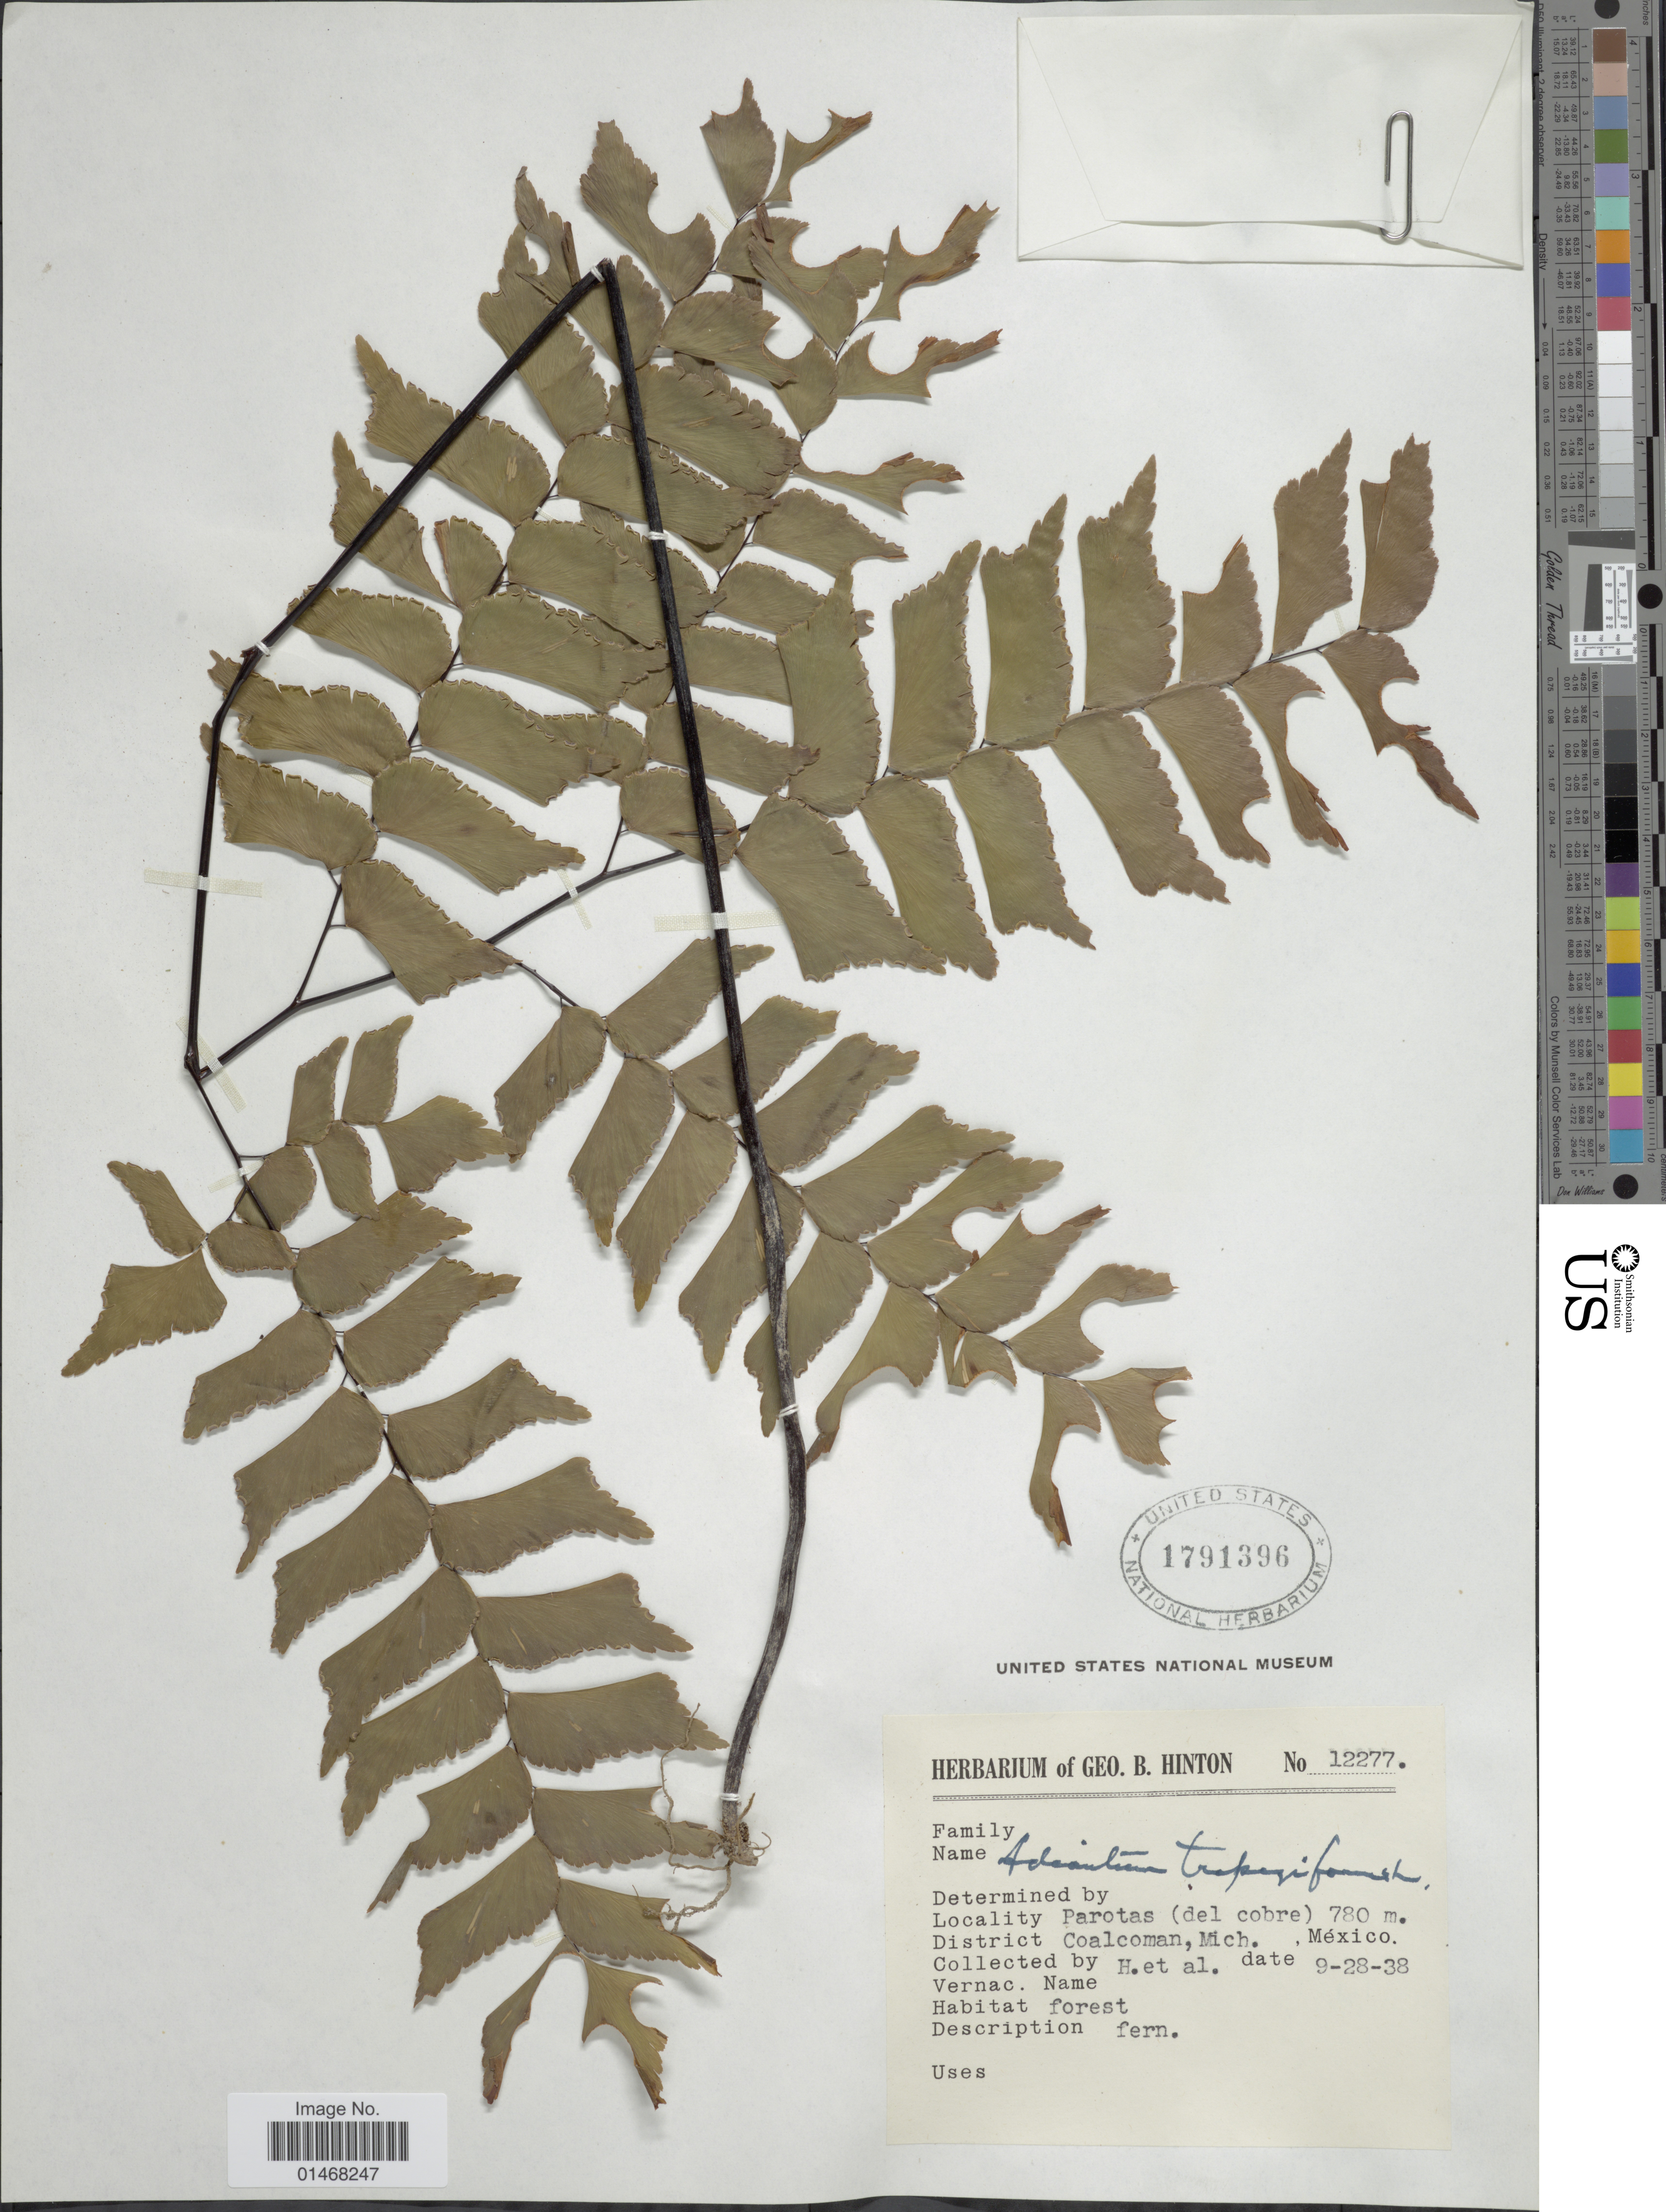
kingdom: Plantae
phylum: Tracheophyta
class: Polypodiopsida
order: Polypodiales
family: Pteridaceae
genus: Adiantum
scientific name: Adiantum trapeziforme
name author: L.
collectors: G. B. Hinton & et al.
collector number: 12277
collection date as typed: Transcribed d/m/y: 28/9/38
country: Mexico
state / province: Michoacán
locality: Parotas (del cobre), District Coalcoman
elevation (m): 780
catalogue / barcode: US 1791396